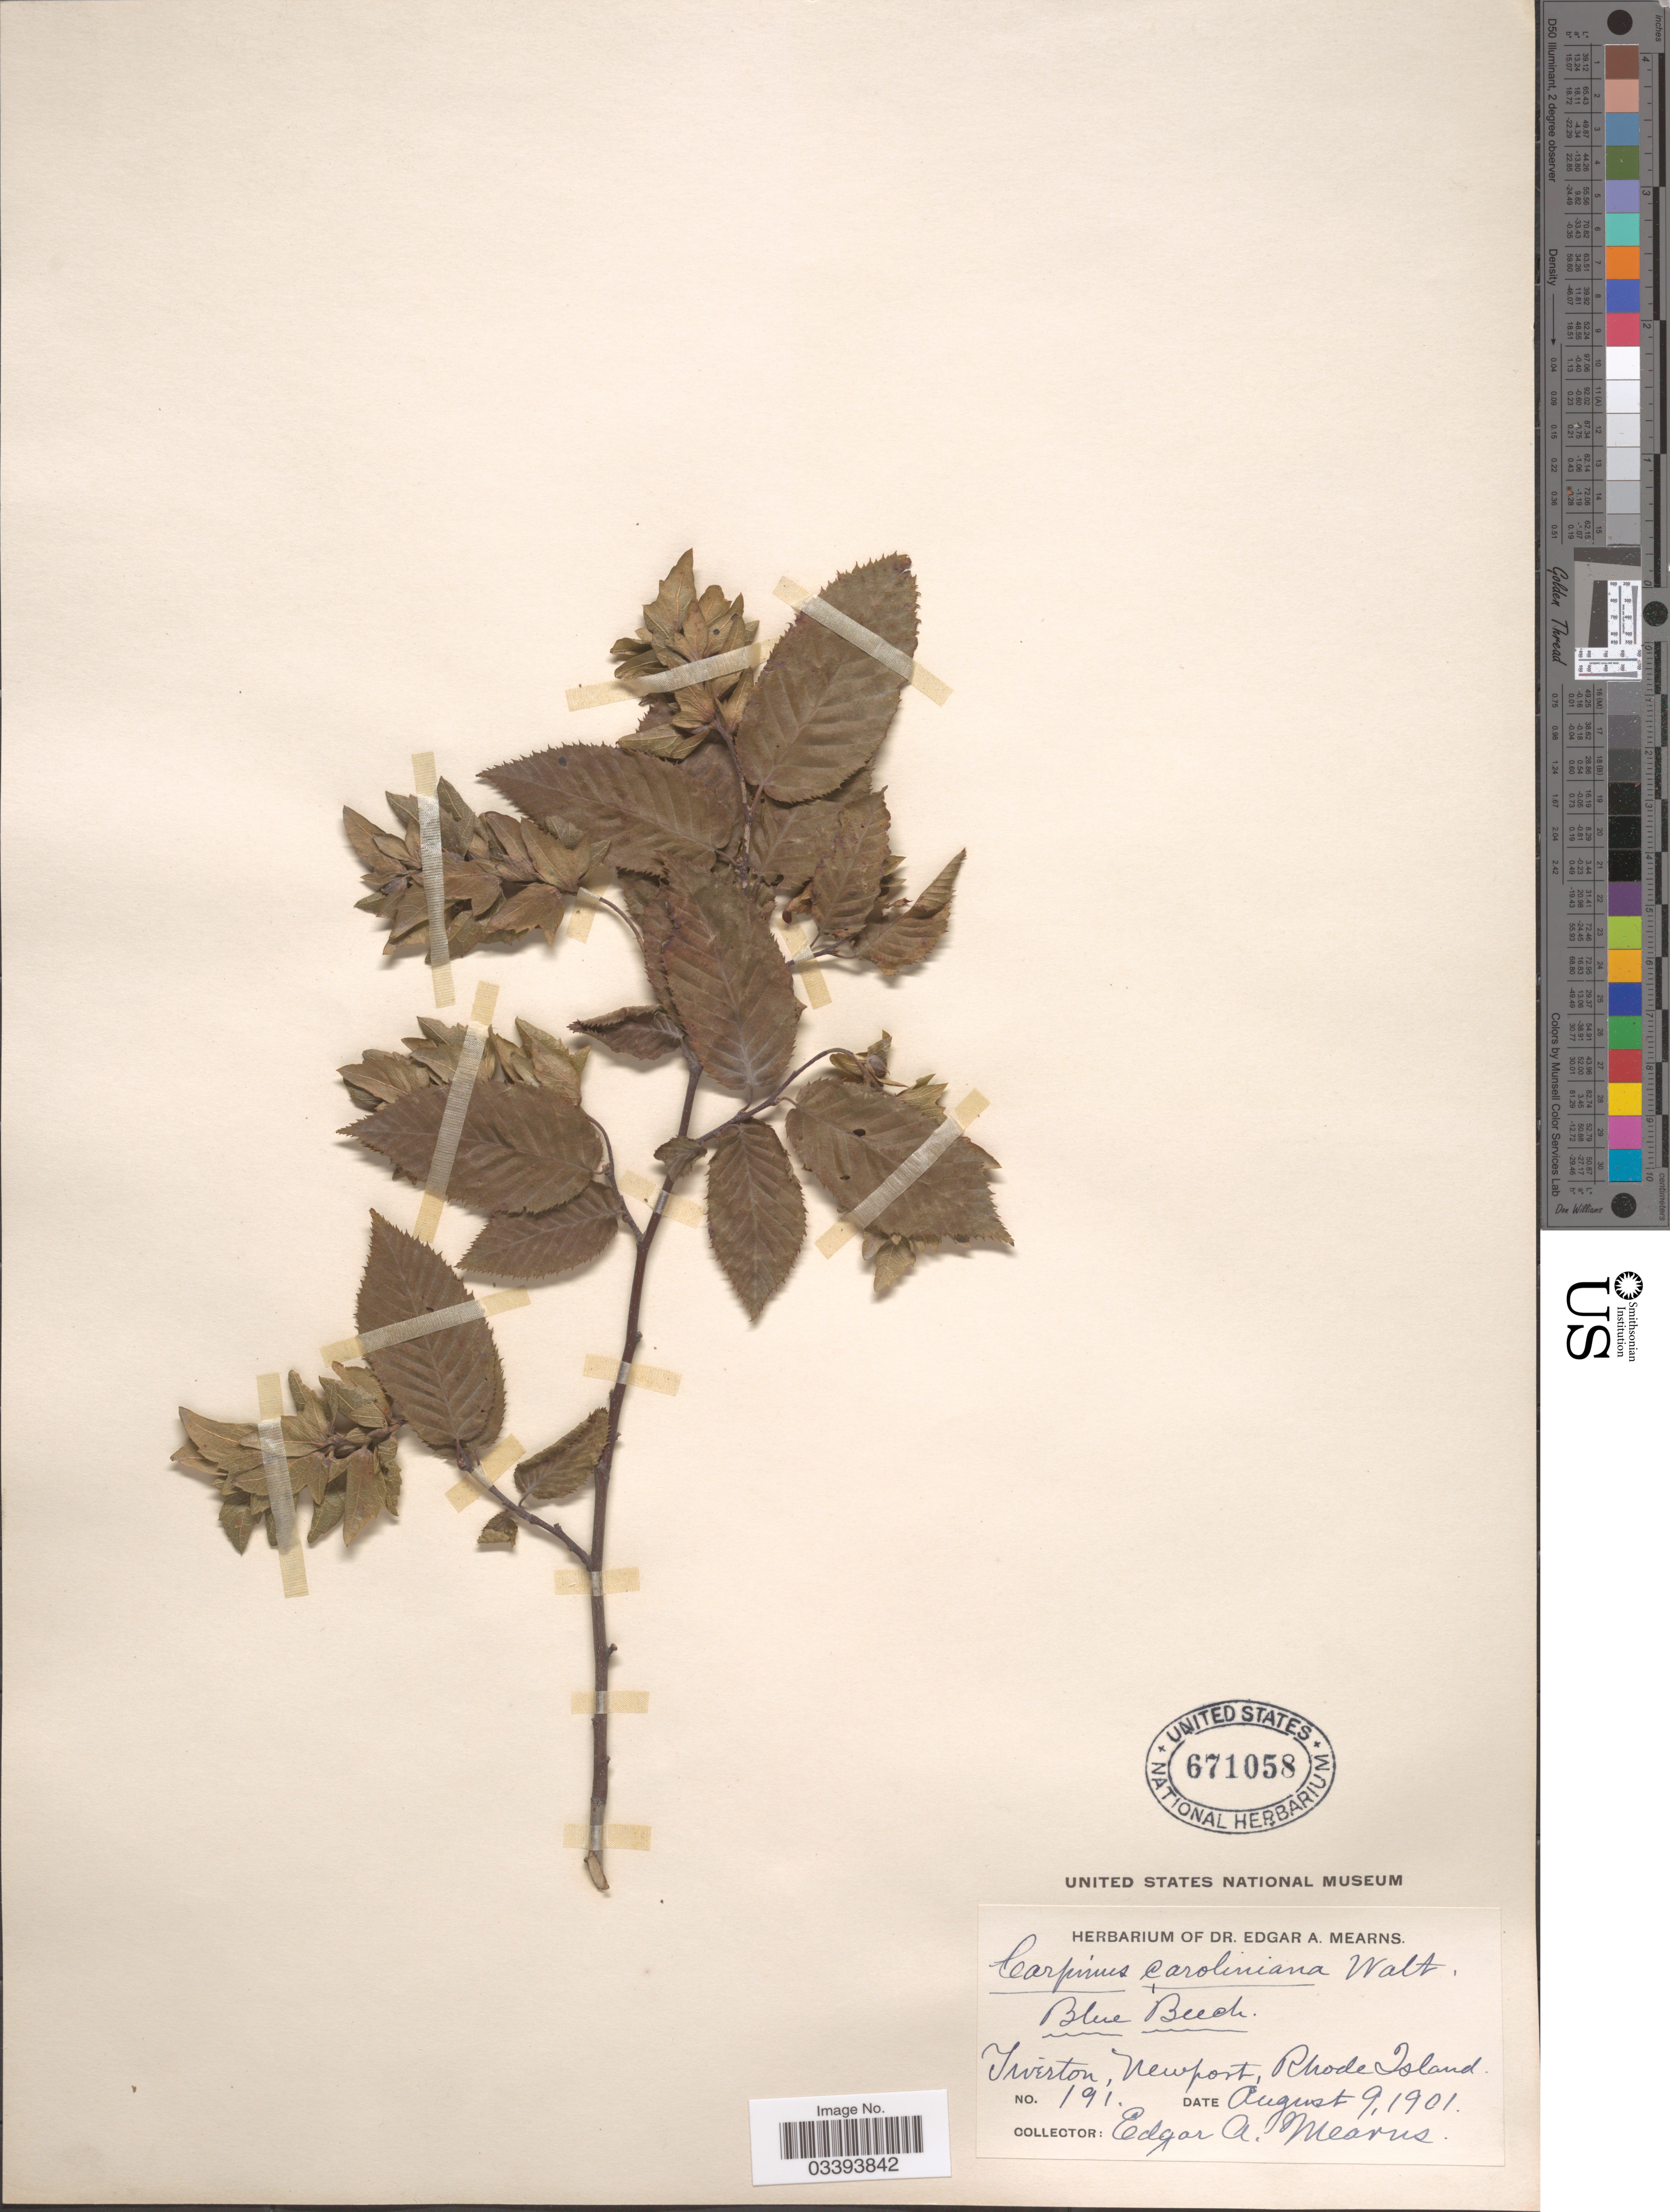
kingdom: Plantae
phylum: Tracheophyta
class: Magnoliopsida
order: Fagales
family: Betulaceae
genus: Carpinus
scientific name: Carpinus caroliniana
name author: Walter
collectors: E. A. Mearns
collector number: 191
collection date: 1901-08-09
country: United States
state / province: Rhode Island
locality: Tiverton, Newport.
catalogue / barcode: US 671058